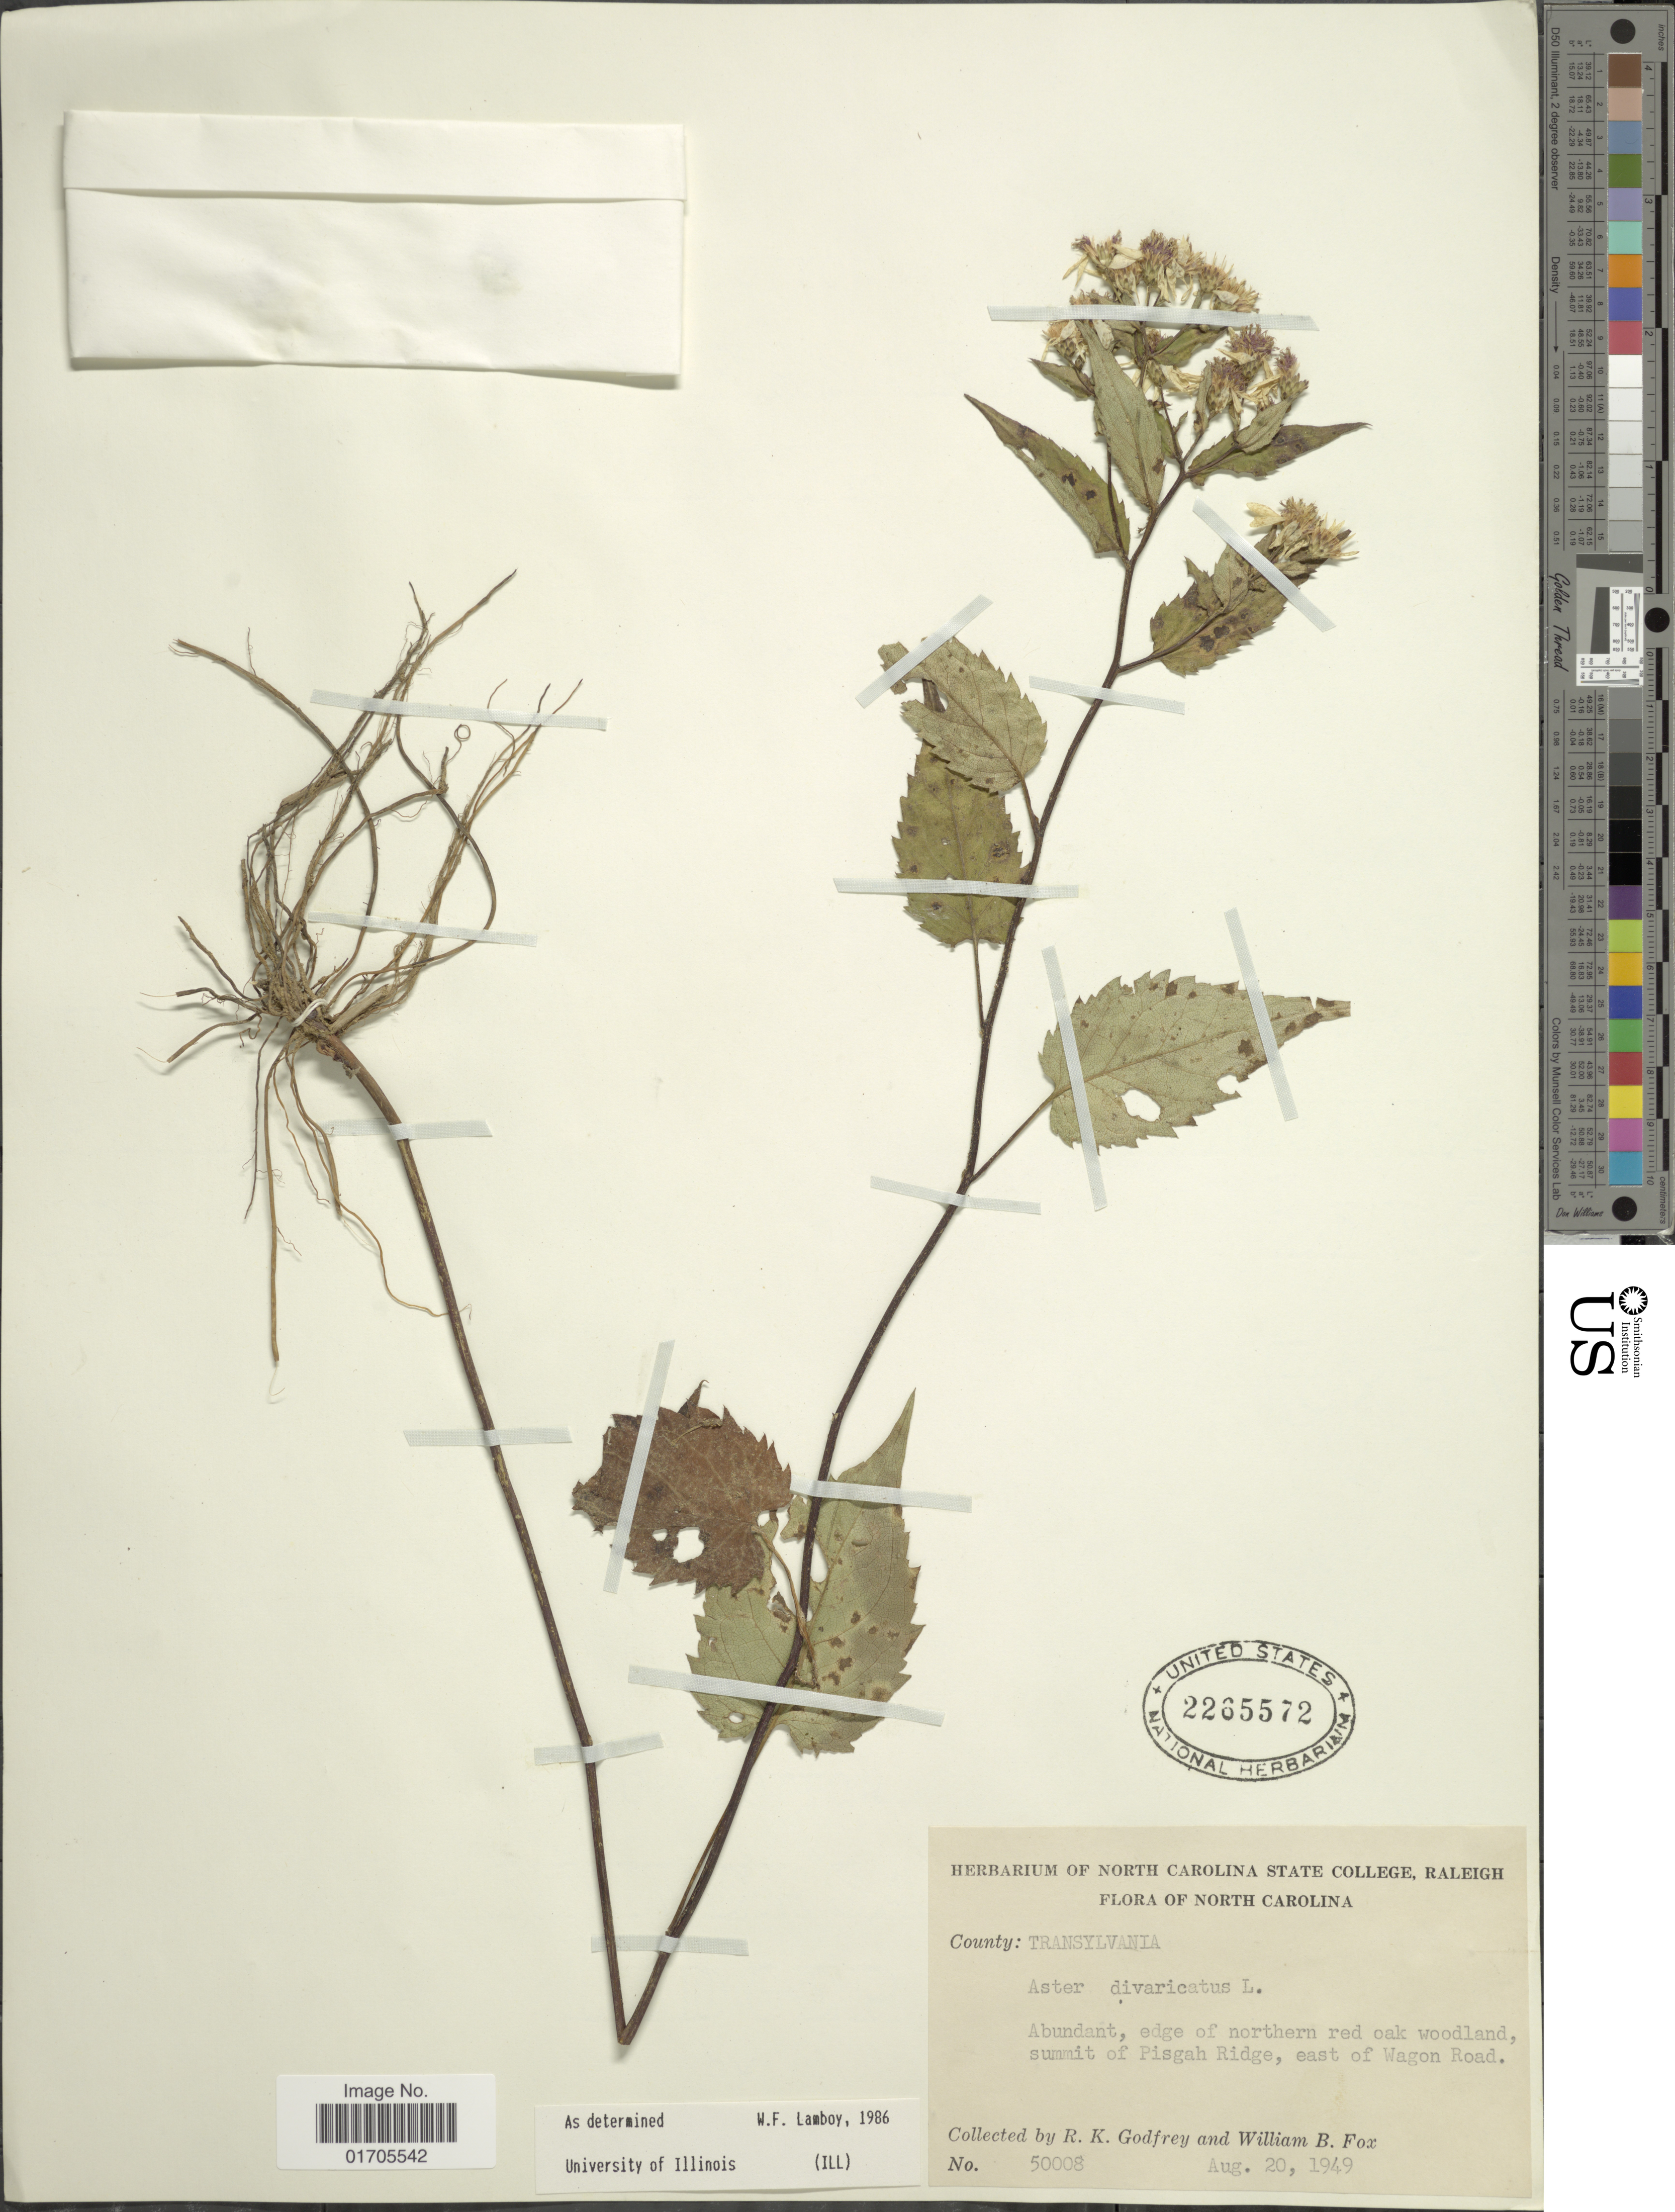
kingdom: Plantae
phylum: Tracheophyta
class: Magnoliopsida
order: Asterales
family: Asteraceae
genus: Eurybia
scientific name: Eurybia divaricata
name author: (L.) G.L. Nesom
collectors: R. K. Godfrey & W. B. Fox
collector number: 50008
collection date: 1949-08-20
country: United States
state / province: North Carolina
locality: North Carolina. County: Transylvania. Abundant, edge of northren red oak woodland, summit of Pisgah Ridge, east of Wagon Road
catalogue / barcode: US 2265572